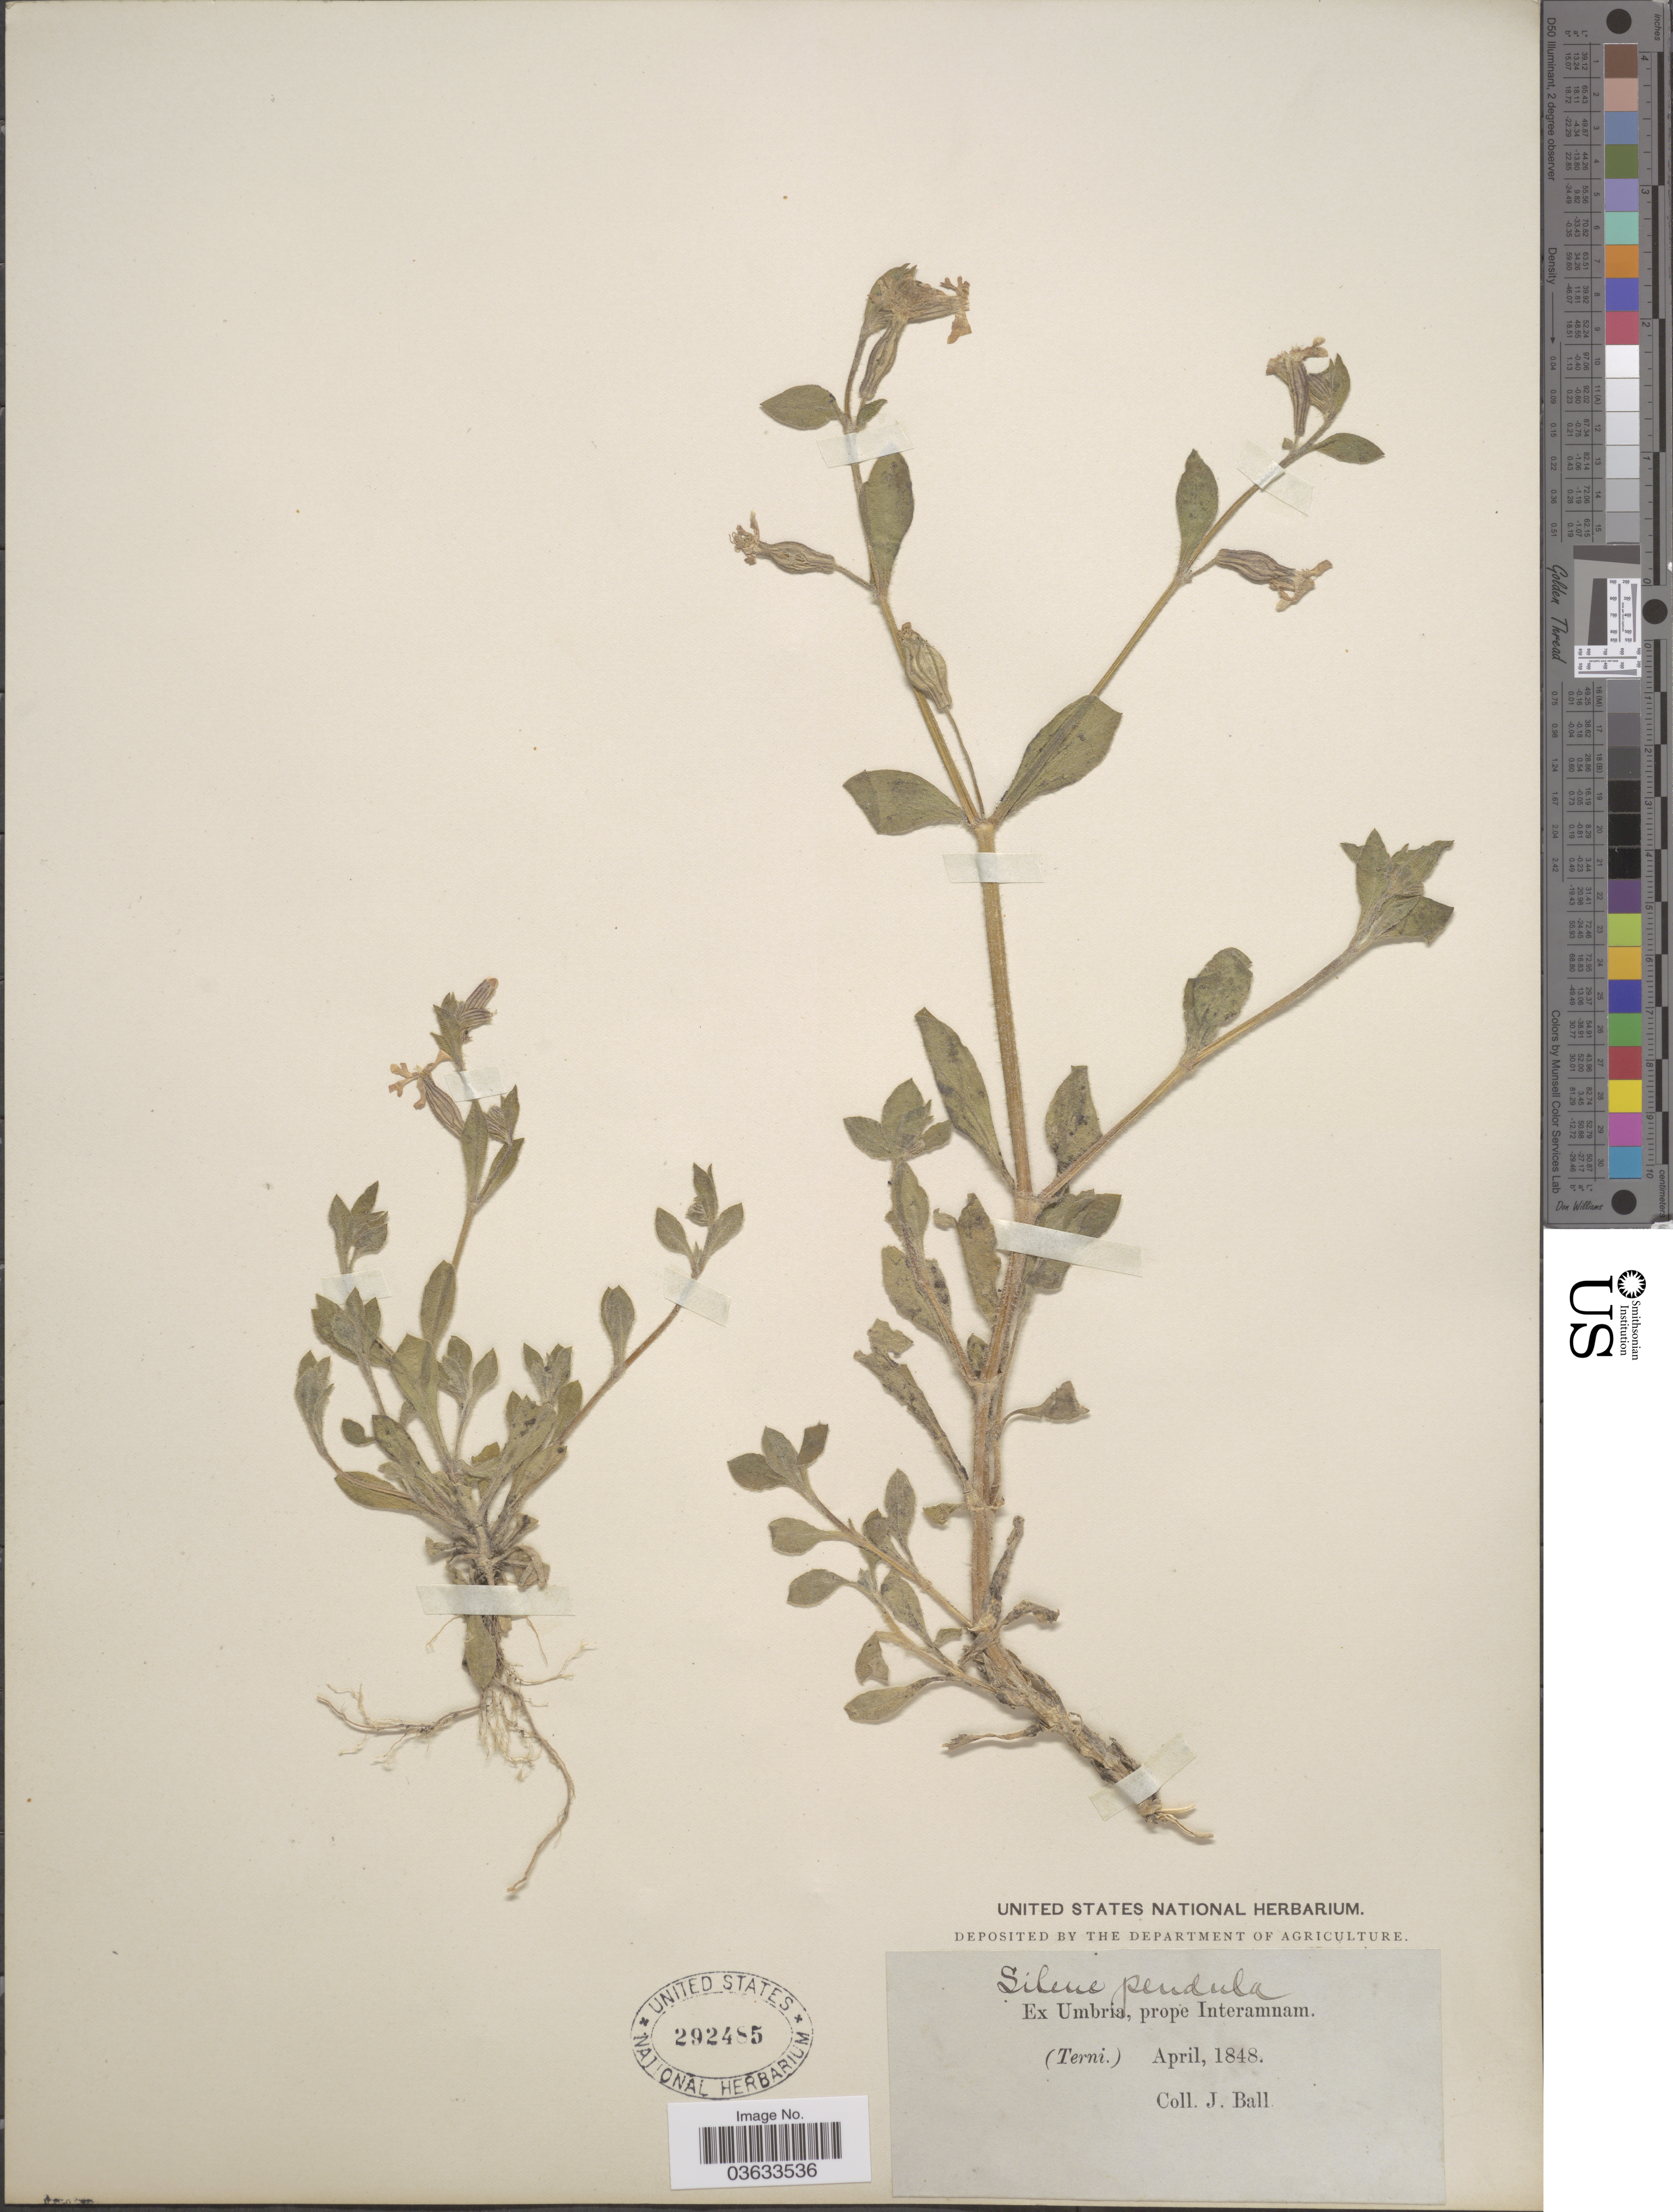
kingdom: Plantae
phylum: Tracheophyta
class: Magnoliopsida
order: Caryophyllales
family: Caryophyllaceae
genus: Silene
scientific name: Silene pendula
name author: L.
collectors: J. Ball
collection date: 1848-04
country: Italy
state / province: Umbria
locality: Ex Umbria, prope Interamnam. (Terni).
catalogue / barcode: US 292485